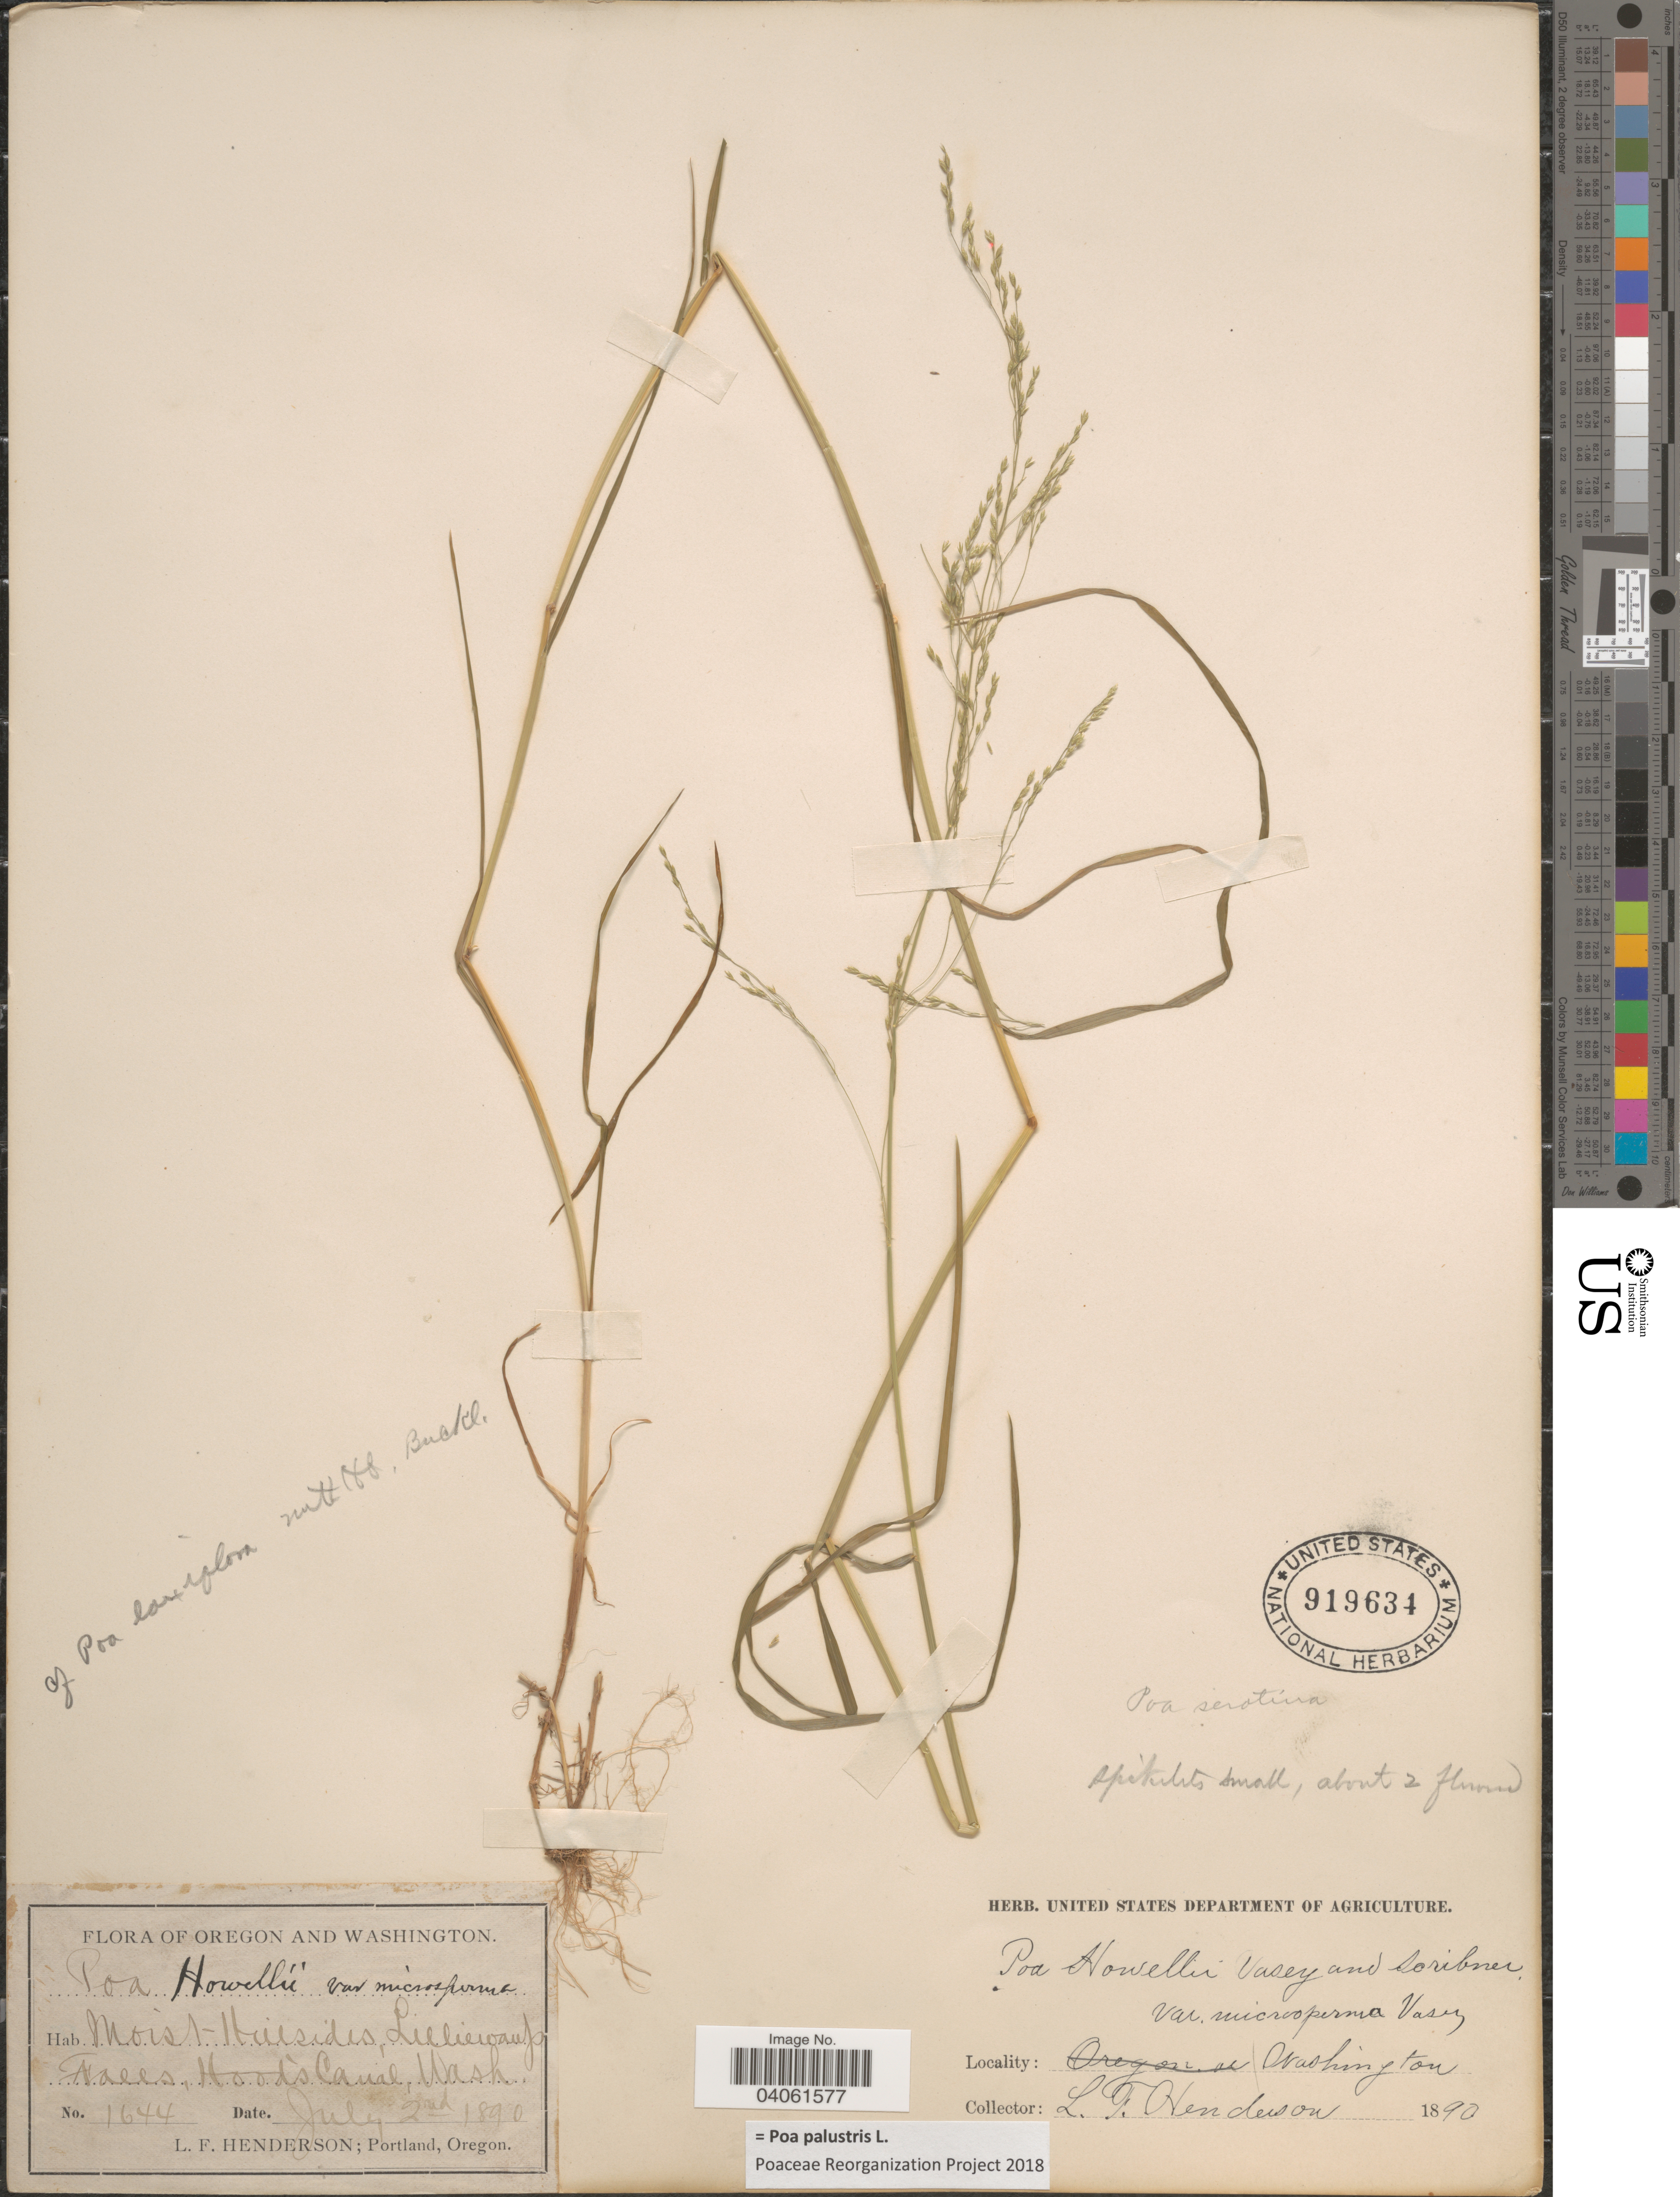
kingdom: Plantae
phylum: Tracheophyta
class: Liliopsida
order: Poales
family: Poaceae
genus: Poa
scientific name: Poa palustris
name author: L.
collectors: L. Henderson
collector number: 1644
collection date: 1890-07-02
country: United States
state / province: Washington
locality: Moist Hillsides, Lilliwaup Falls, Hood's Canal.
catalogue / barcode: US 919634